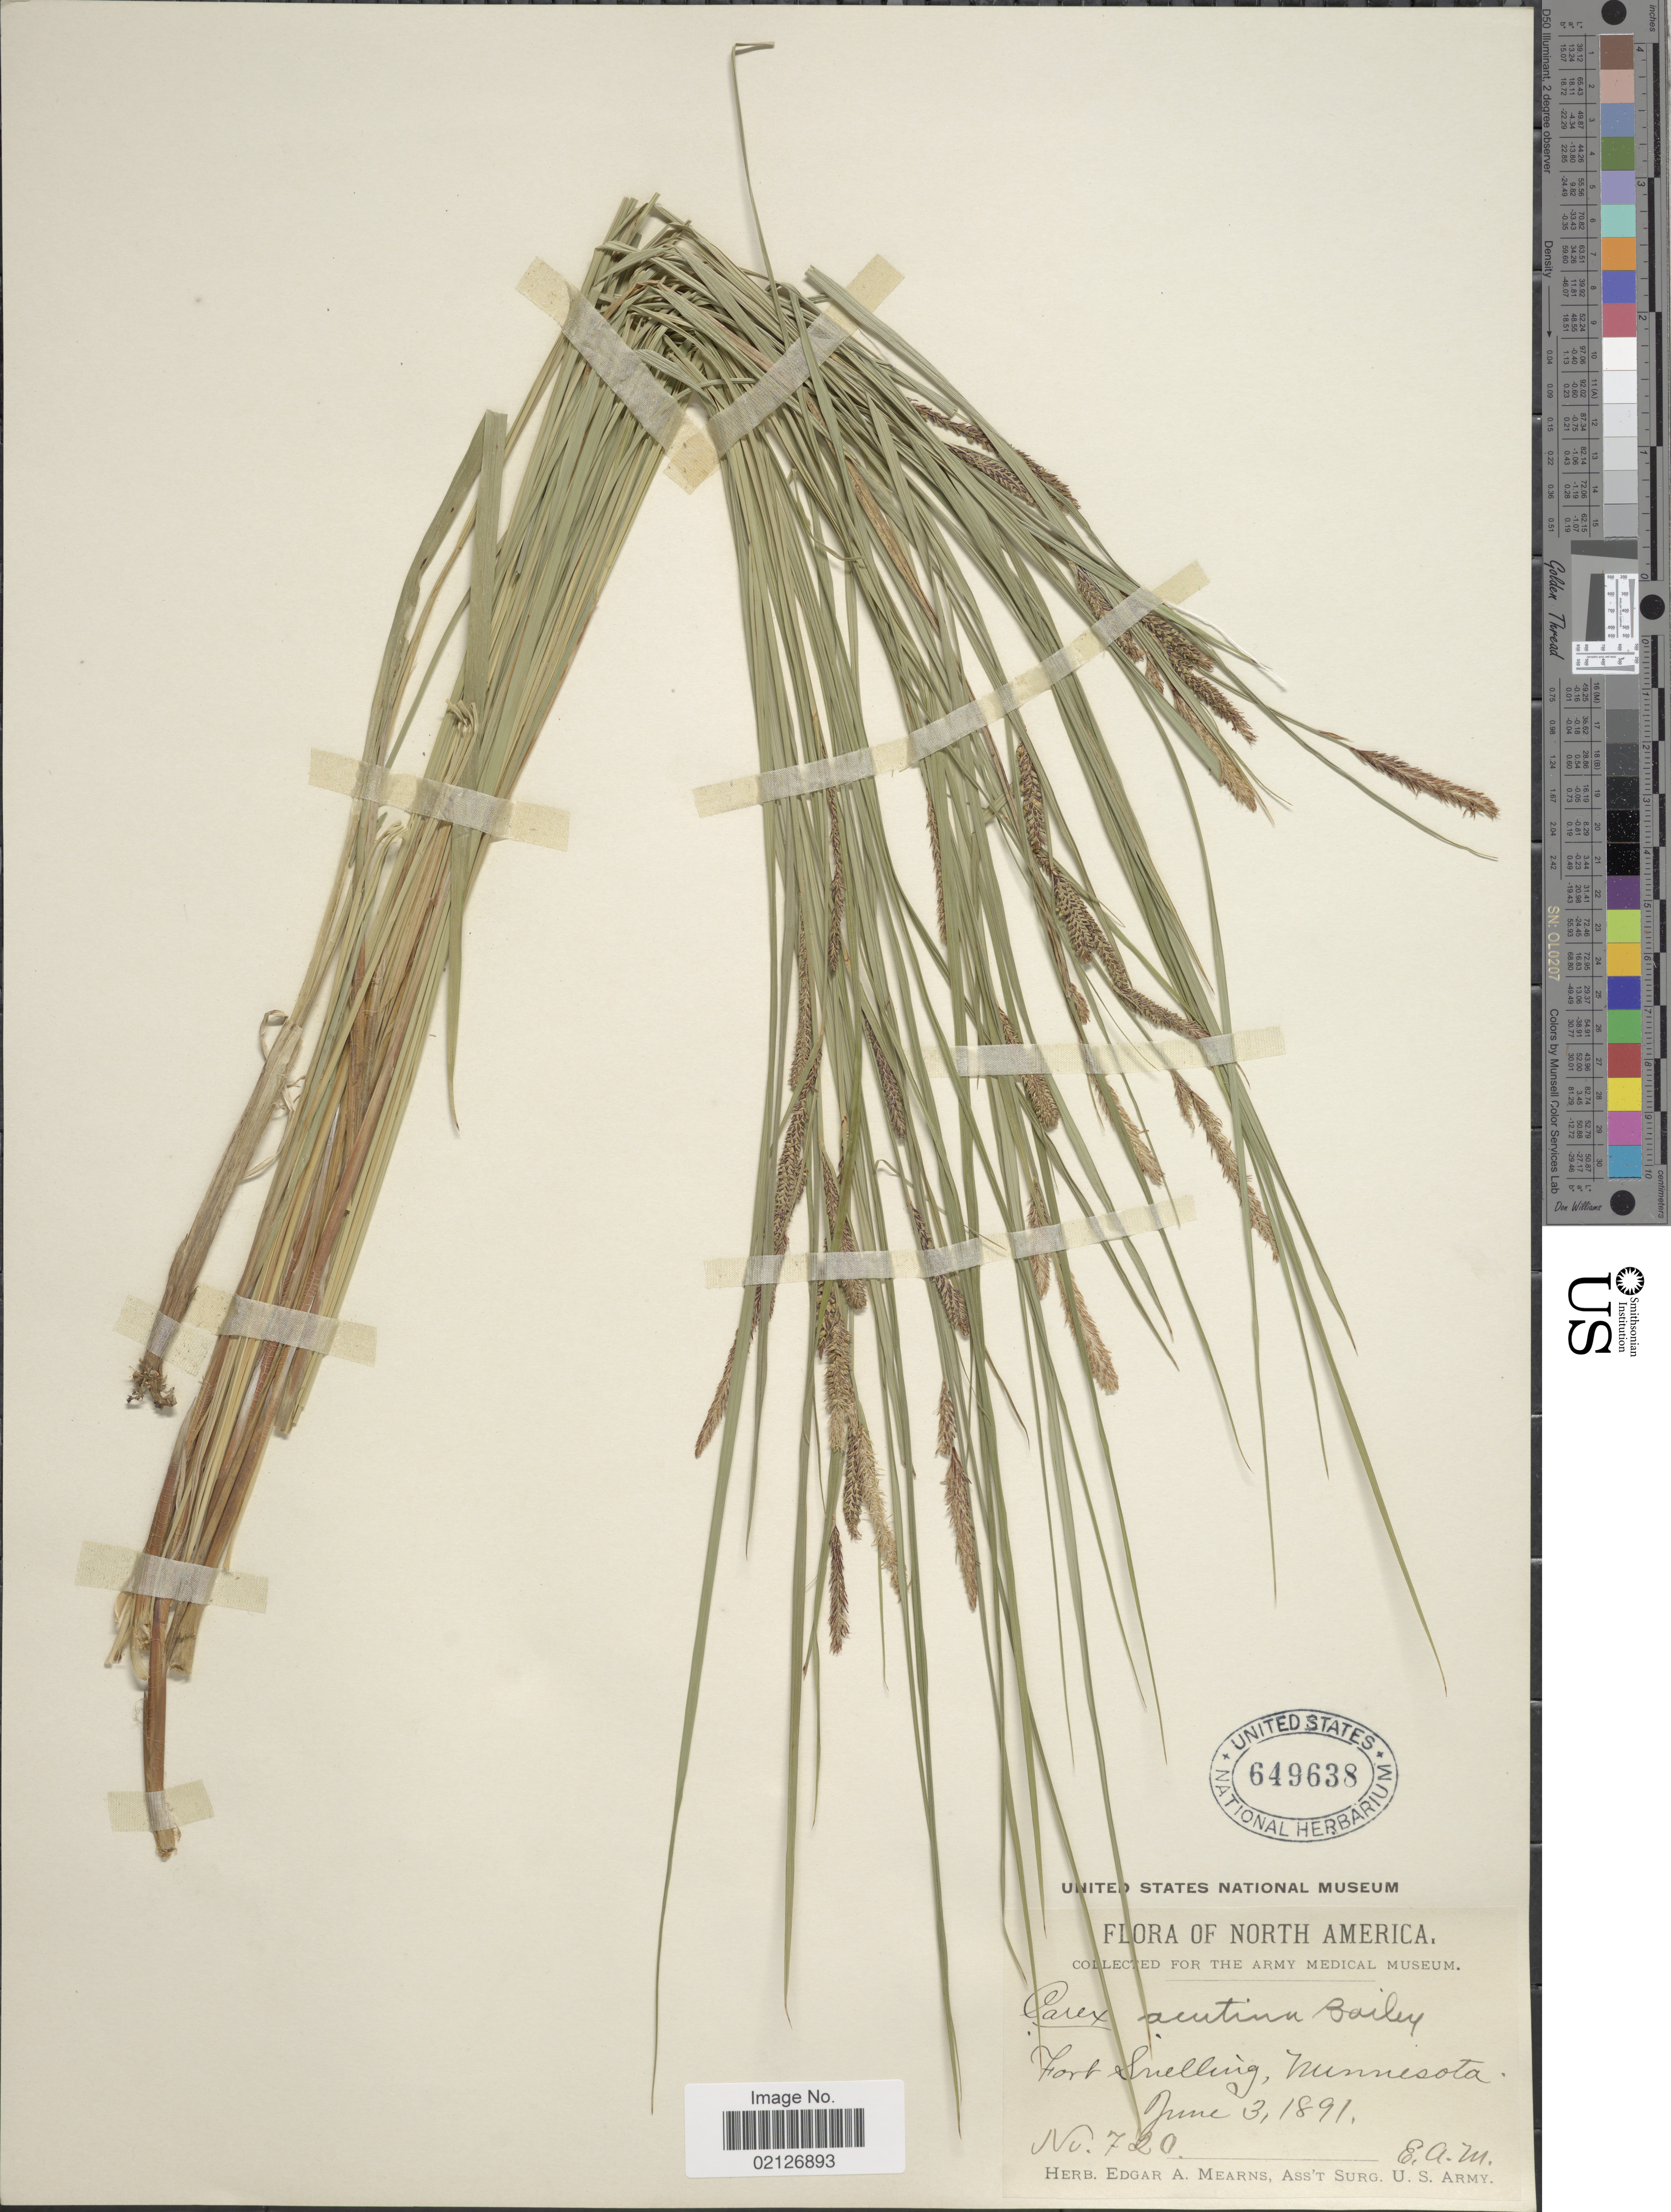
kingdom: Plantae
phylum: Tracheophyta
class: Liliopsida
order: Poales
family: Cyperaceae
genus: Carex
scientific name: Carex nudata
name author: W. Boott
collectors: E. A. Mearns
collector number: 720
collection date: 1891-06-03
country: United States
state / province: Minnesota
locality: Fort Snelling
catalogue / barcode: US 649638